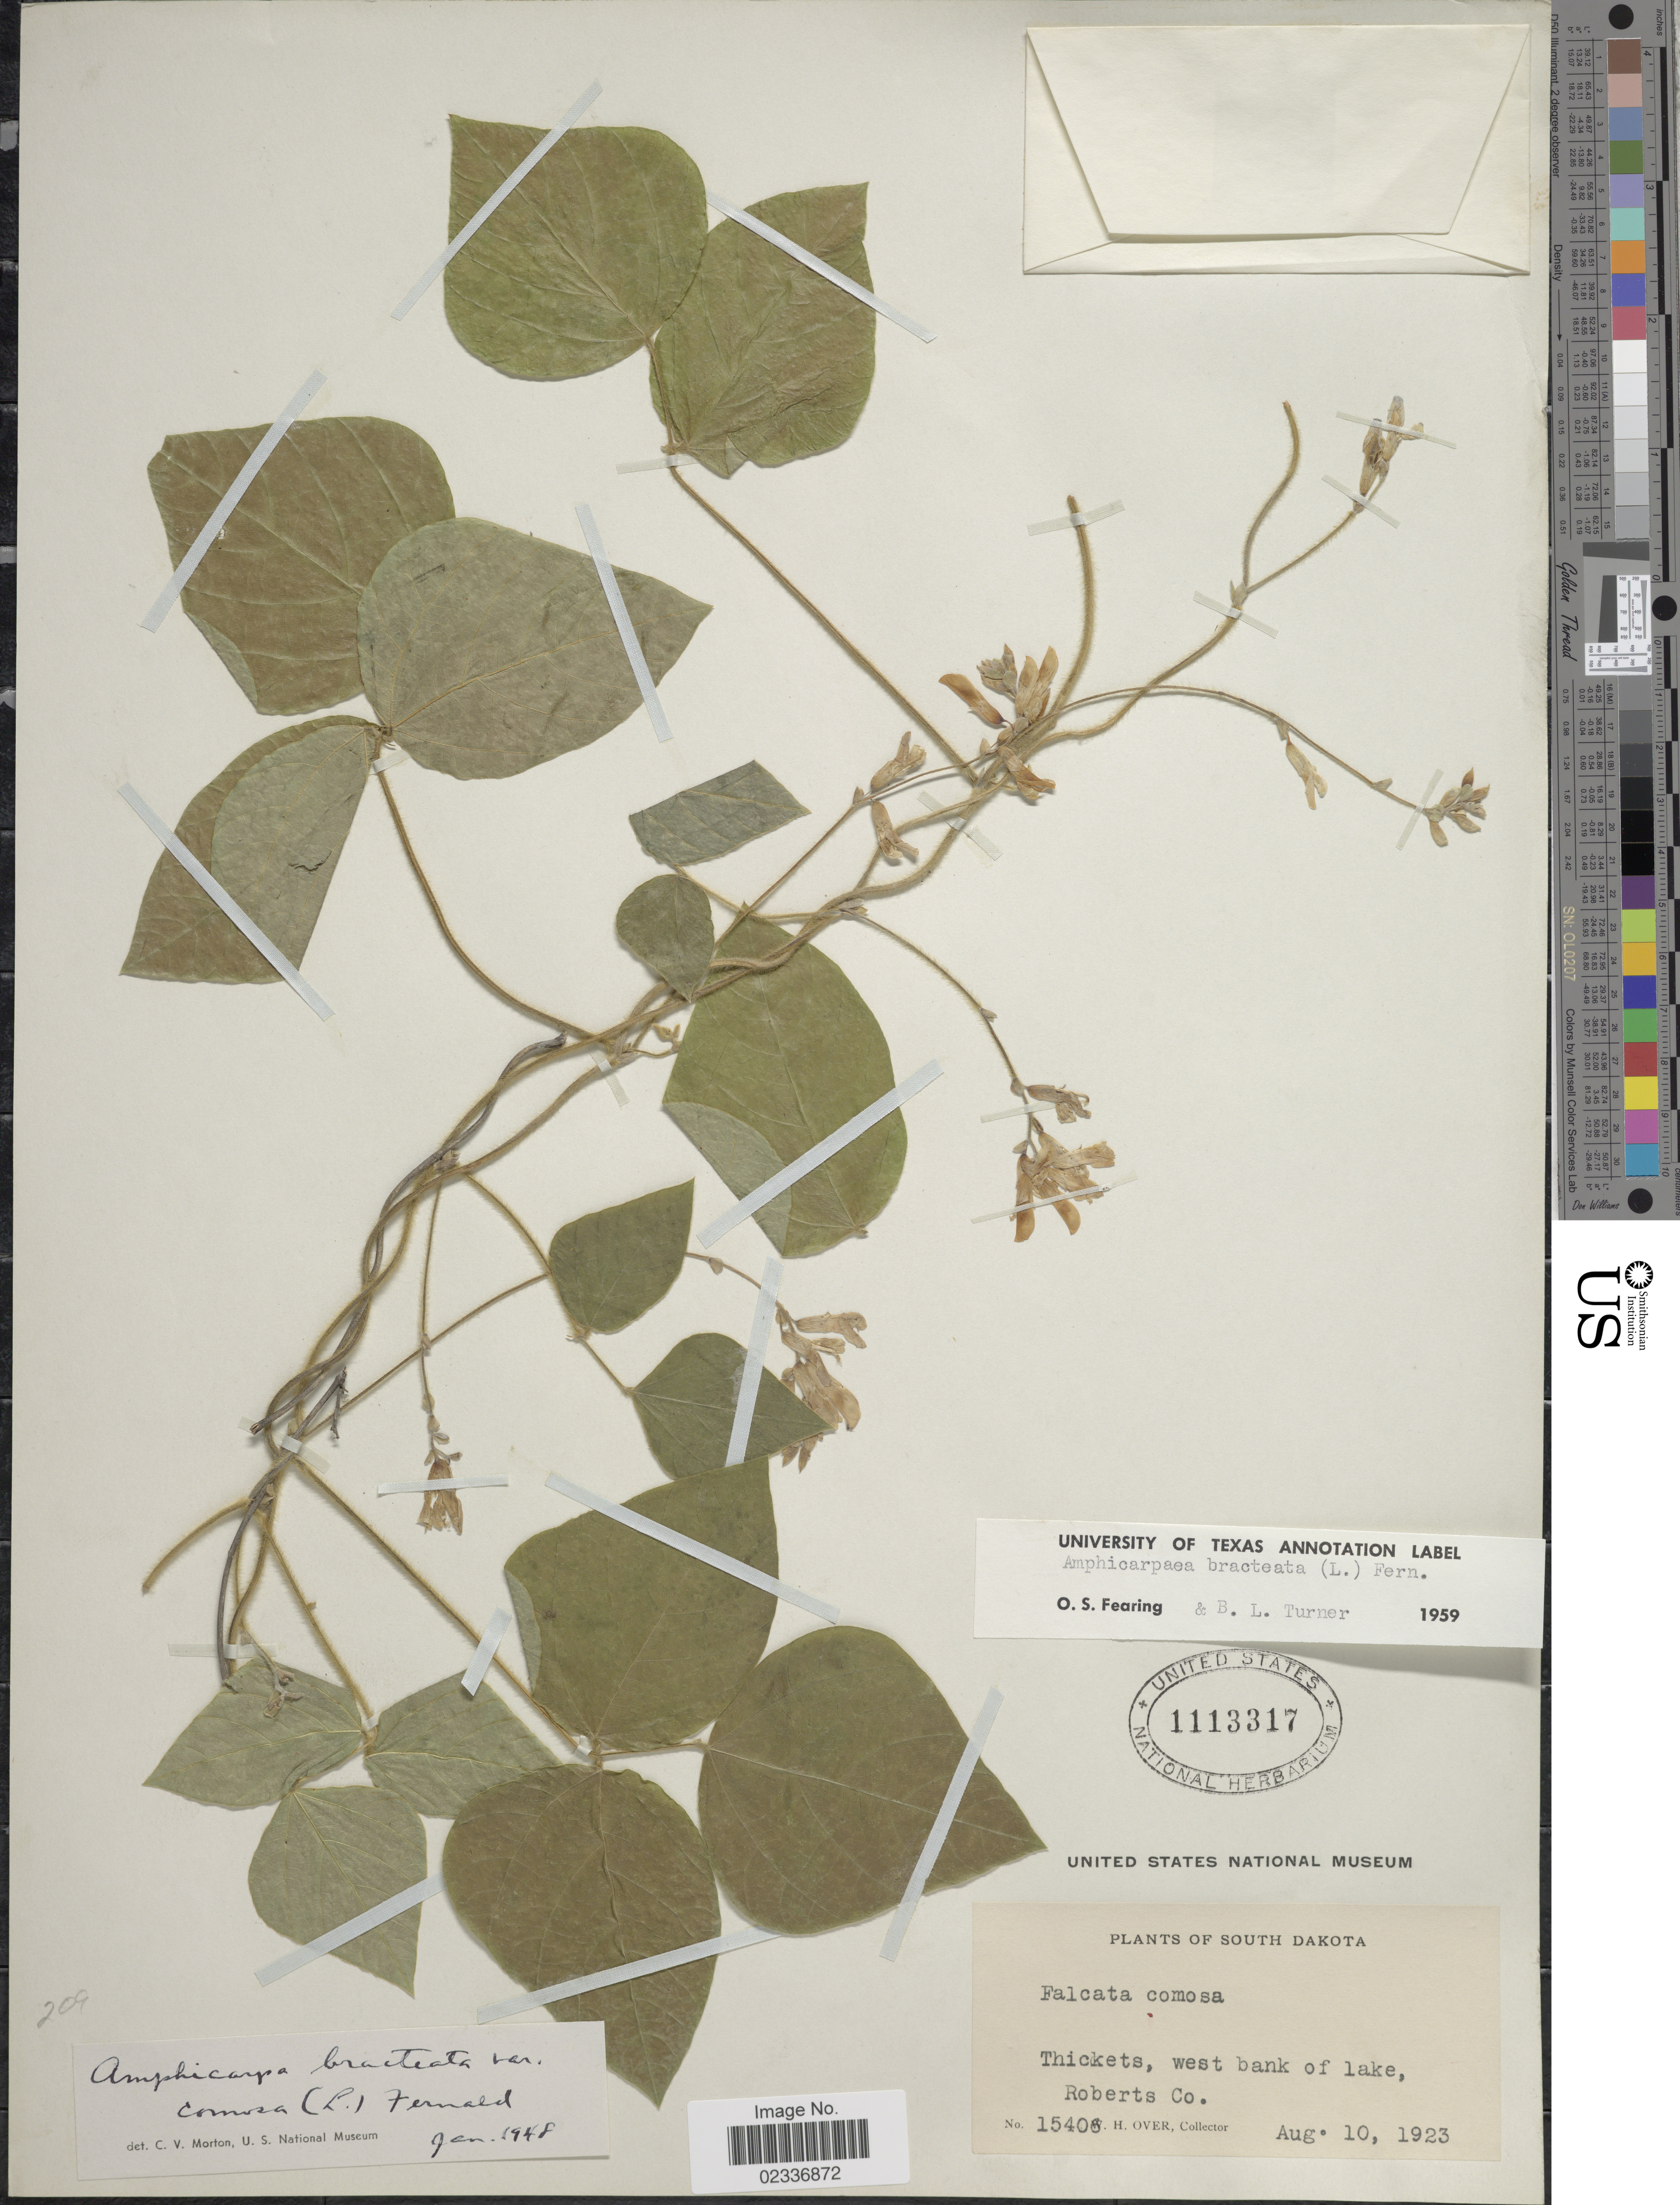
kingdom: Plantae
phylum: Tracheophyta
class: Magnoliopsida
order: Fabales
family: Fabaceae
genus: Amphicarpaea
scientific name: Amphicarpaea bracteata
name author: (L.) Fernald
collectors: W. Hoover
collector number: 15406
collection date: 1923-08-10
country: United States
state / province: South Dakota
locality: West bank of lake, Roberts Co.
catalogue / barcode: US 1113317